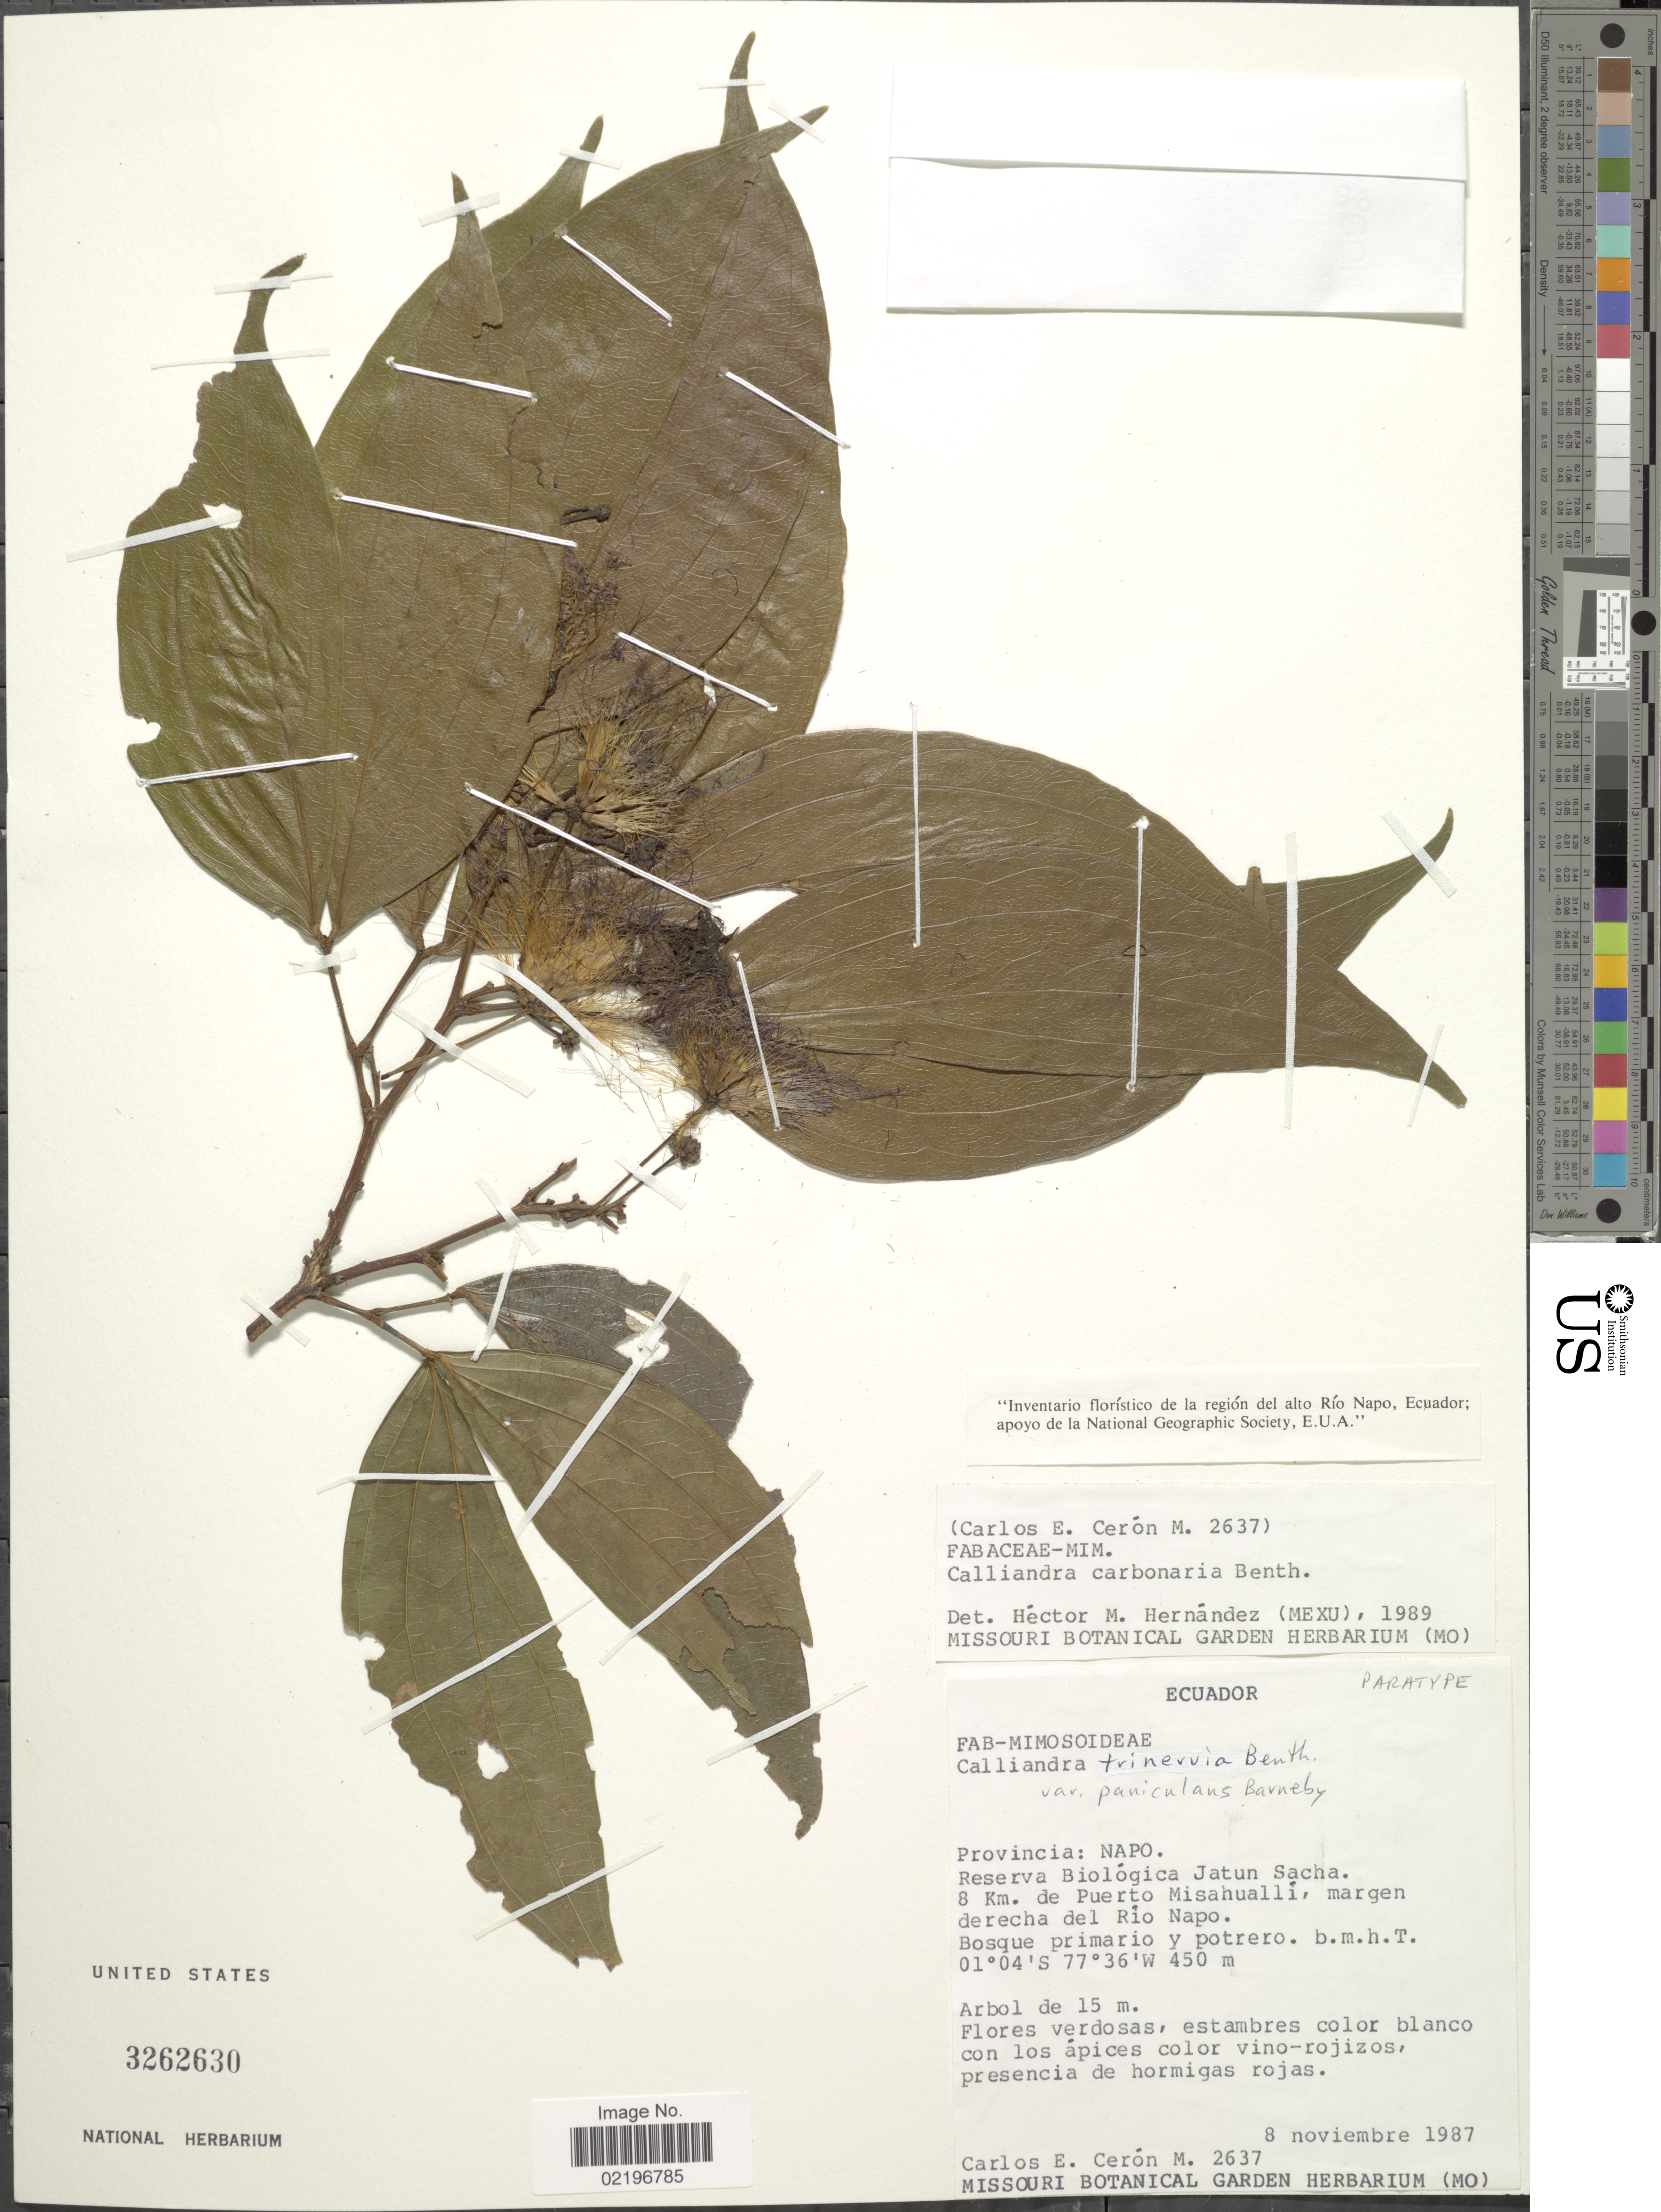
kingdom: Plantae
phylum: Tracheophyta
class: Magnoliopsida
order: Fabales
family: Fabaceae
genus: Calliandra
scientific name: Calliandra trinervia var. paniculans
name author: Barneby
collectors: C. E. Cerón M.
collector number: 2637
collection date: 1987-11-08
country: Ecuador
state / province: Napo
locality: Reserva Biologica Jatun Sacha. 8 Km. de Puerto Misahualli, margem derecha del Rio Napo.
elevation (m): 450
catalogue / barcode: US 3262630